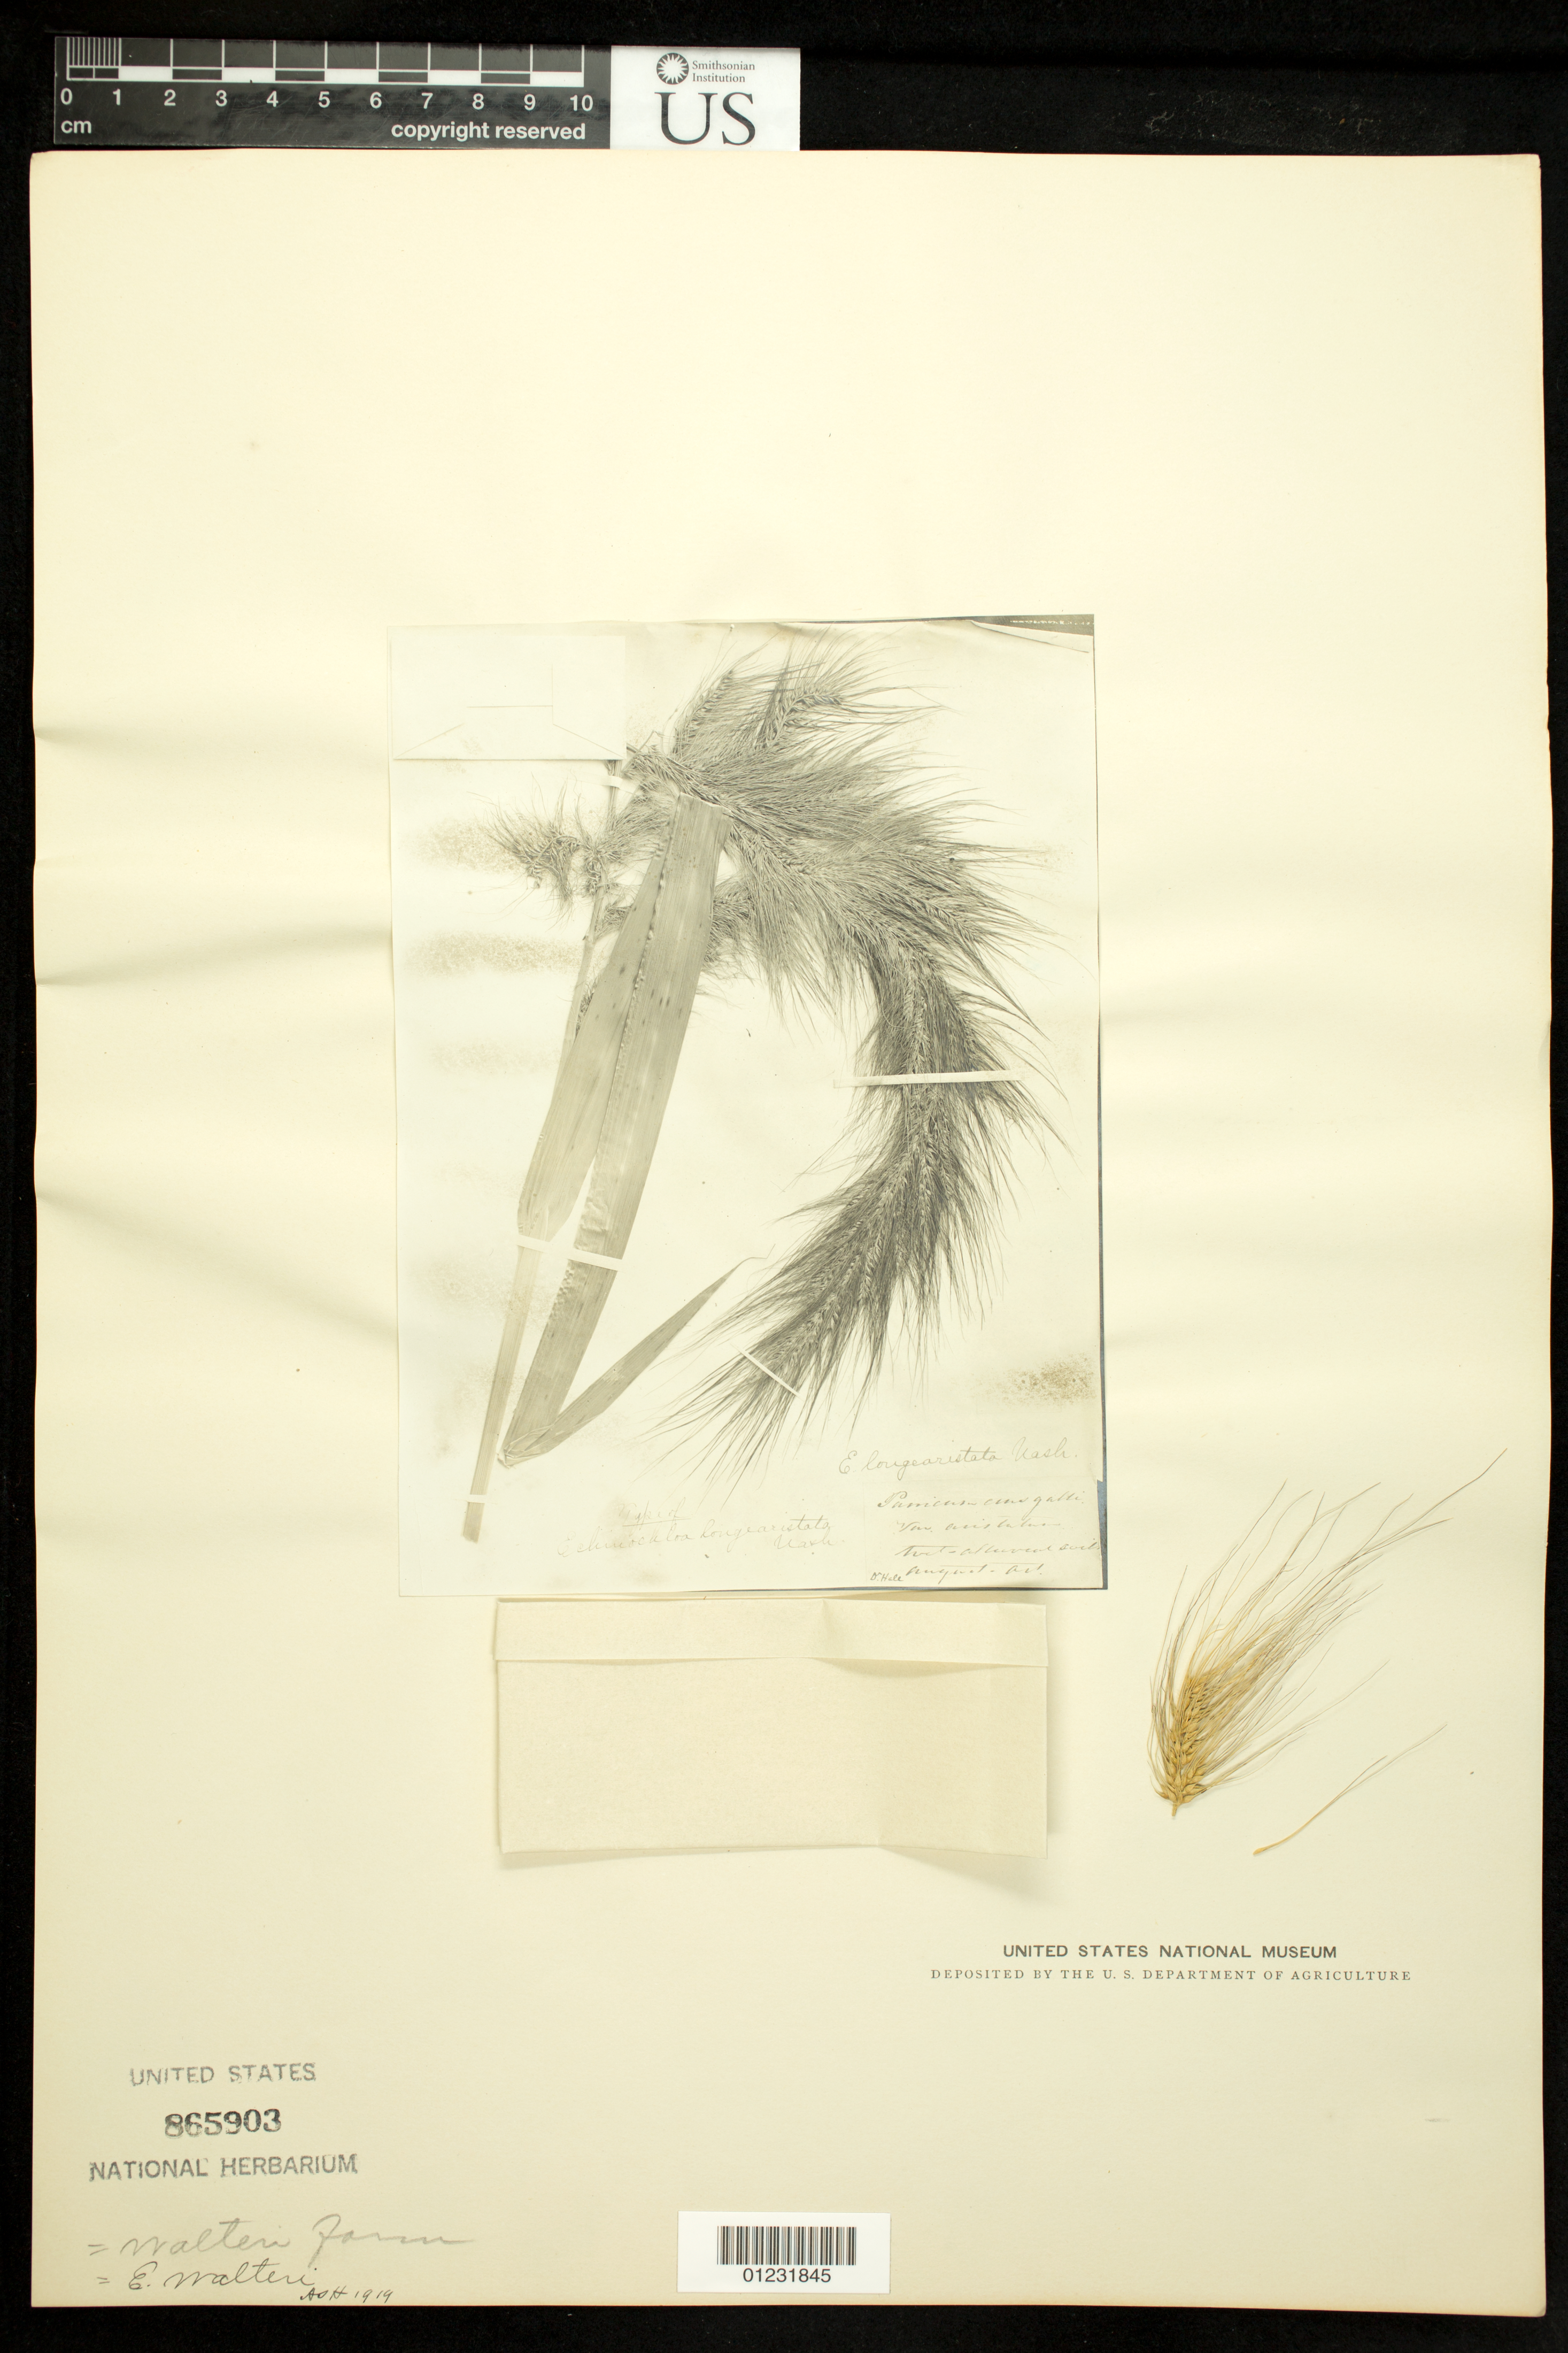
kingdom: Plantae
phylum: Tracheophyta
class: Liliopsida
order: Poales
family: Poaceae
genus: Echinochloa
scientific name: Echinochloa longearistata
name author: Nash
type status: Type Collection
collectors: -- Hale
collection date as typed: Aug ---- to -- Oct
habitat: Wet alluvial soil.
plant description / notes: Fragmentary material of type specimen ex herb. Cu.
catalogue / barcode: US 865903